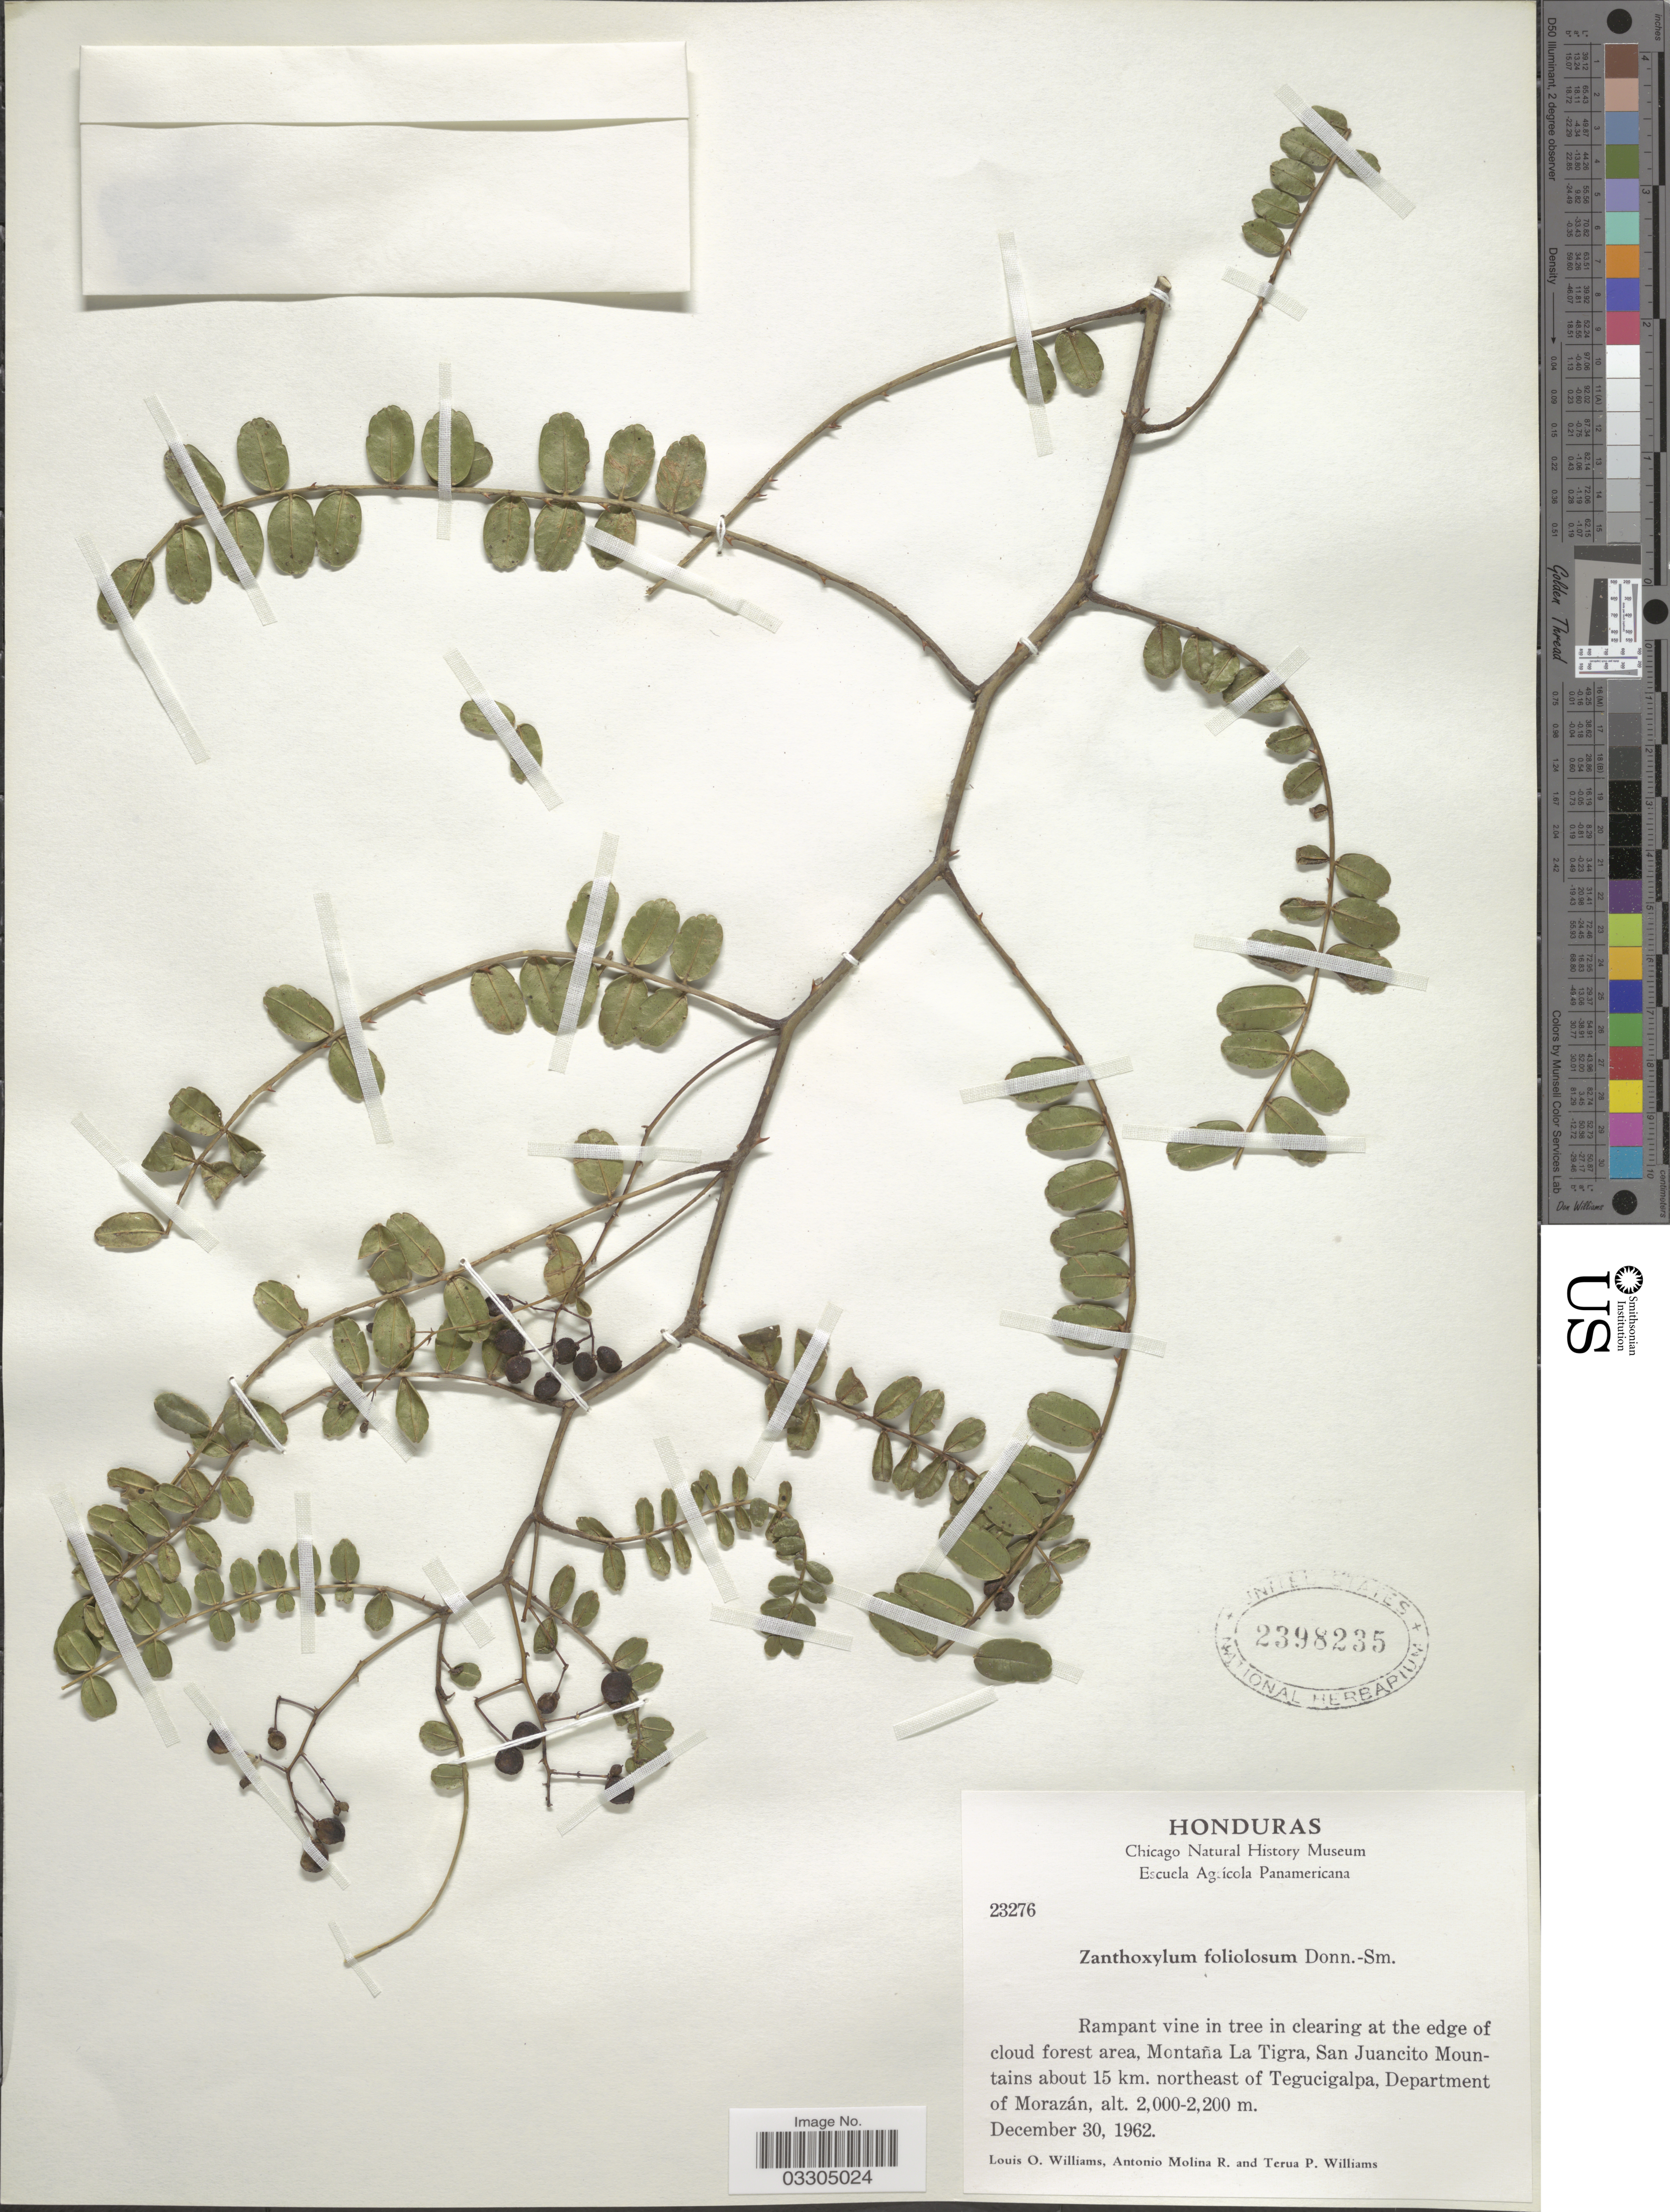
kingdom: Plantae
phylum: Tracheophyta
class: Magnoliopsida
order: Sapindales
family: Rutaceae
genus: Zanthoxylum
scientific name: Zanthoxylum foliolosum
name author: Donn. Sm.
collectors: L. O. Williams, A. Molina R. & T. Williams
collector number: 23276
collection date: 1962-12-30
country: Honduras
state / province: Fco. Morazán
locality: Montaña La Tigra, San Juancito Mountains about 15 km. northeast of Tegucigalpa, Department of Morazán.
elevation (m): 2000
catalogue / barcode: US 2398235